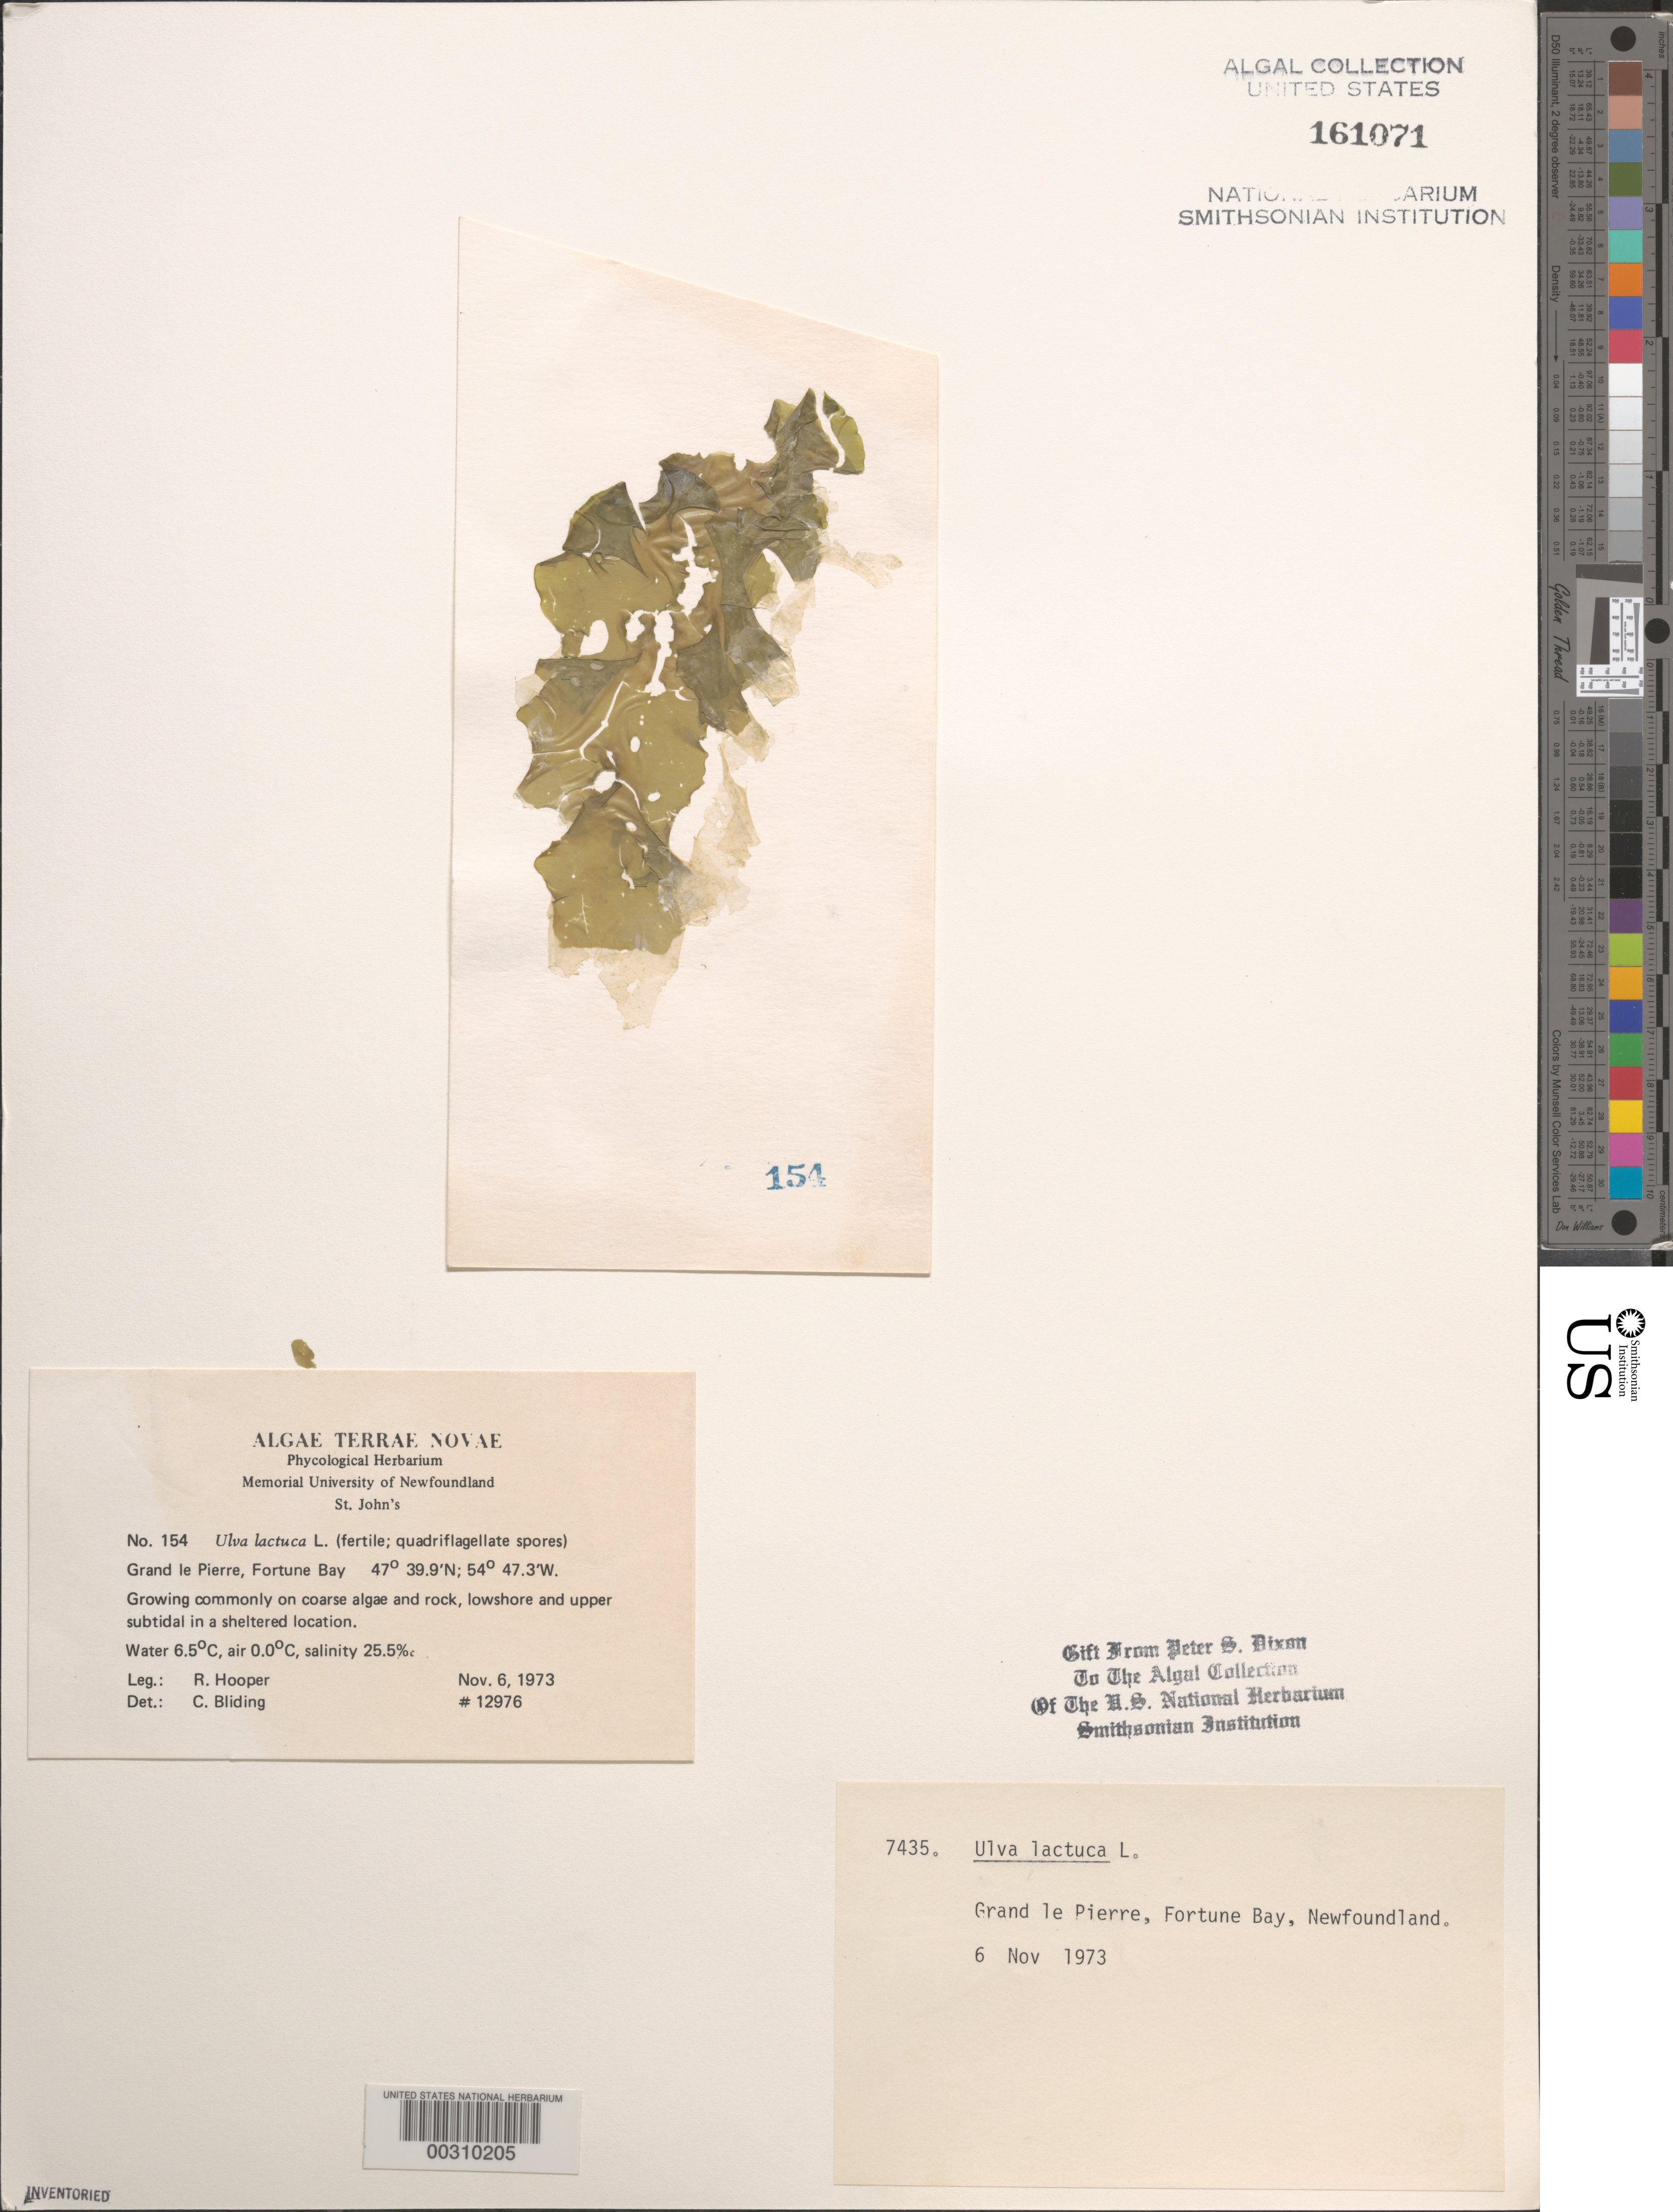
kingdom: Plantae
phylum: Chlorophyta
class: Ulvophyceae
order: Ulvales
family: Ulvaceae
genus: Ulva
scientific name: Ulva lactuca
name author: L.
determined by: Bliding, Carl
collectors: R. G. Hooper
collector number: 12976 & PSD 7435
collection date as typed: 06 Nov 1973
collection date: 1973-11-06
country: Canada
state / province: Newfoundland and Labrador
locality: Grand le Pierre, Fortune Bay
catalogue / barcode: US 161071